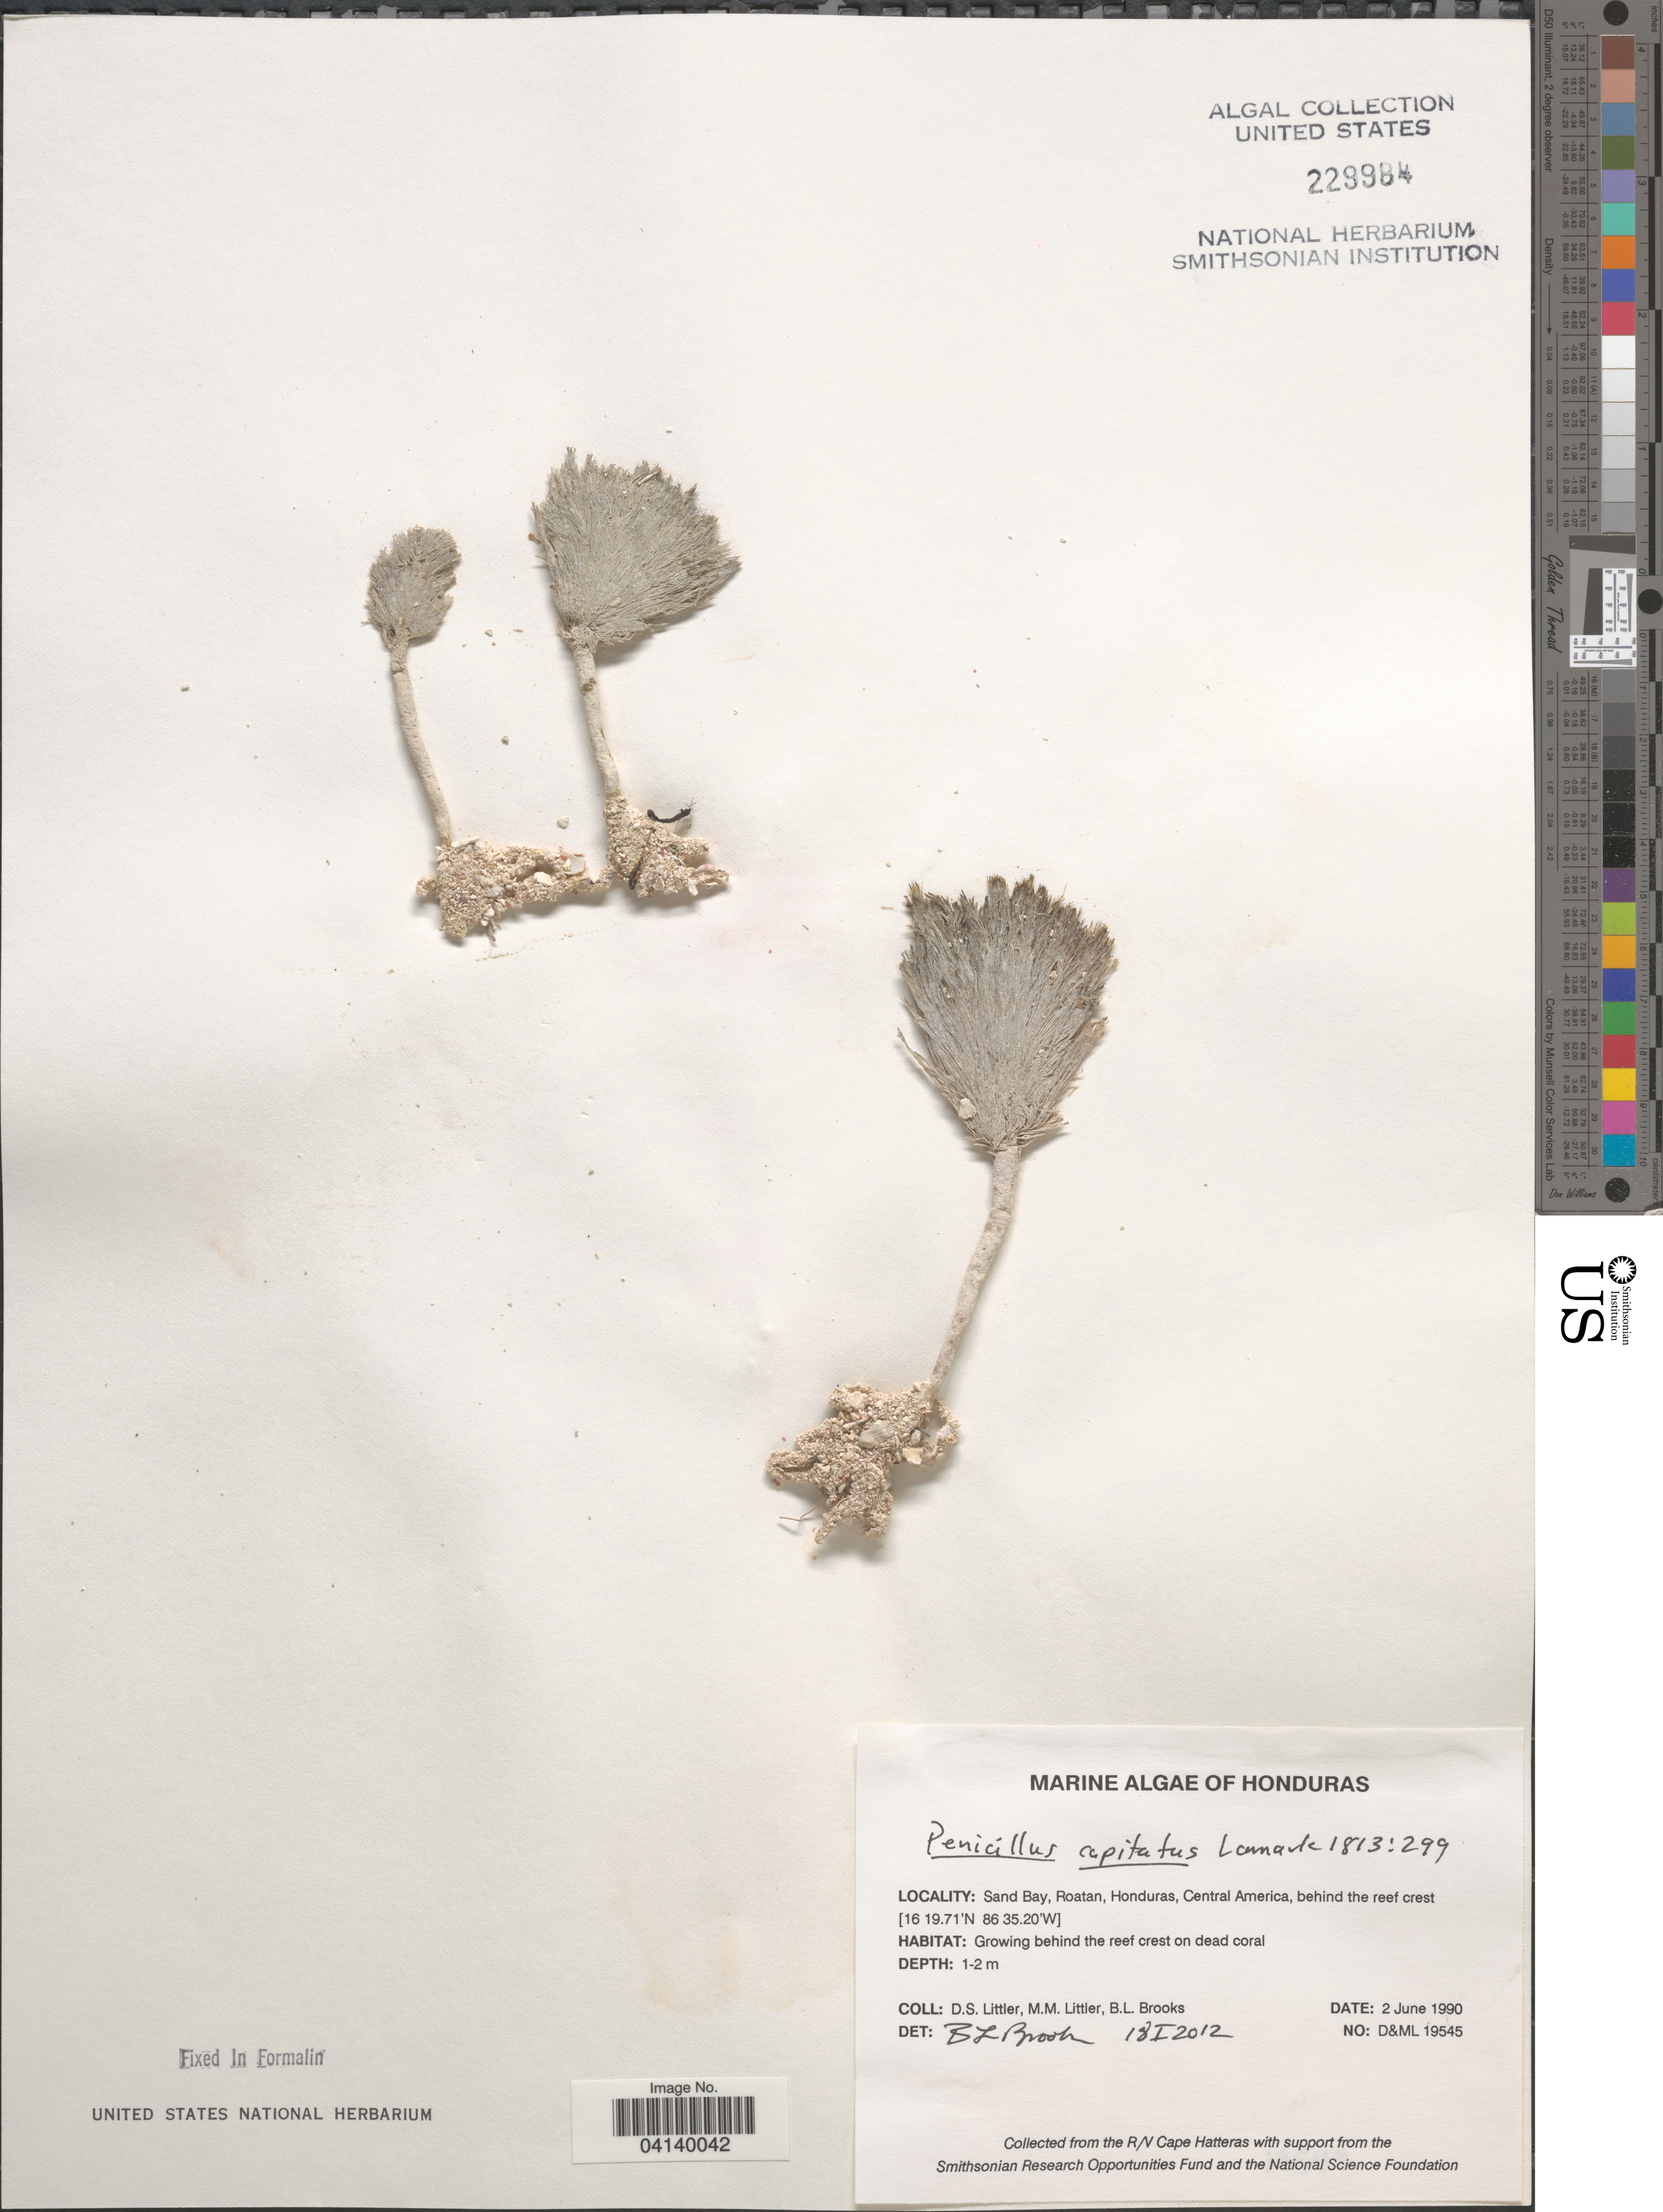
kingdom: Plantae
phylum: Chlorophyta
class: Ulvophyceae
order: Bryopsidales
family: Udoteaceae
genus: Penicillus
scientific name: Penicillus capitatus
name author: Lam.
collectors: D. S. Littler & B. Brooks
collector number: D&ML19545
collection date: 1990-06-02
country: Honduras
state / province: Islas de la Bahía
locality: Sand Bay, Roatan, behind the reef crest.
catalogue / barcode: US 229984